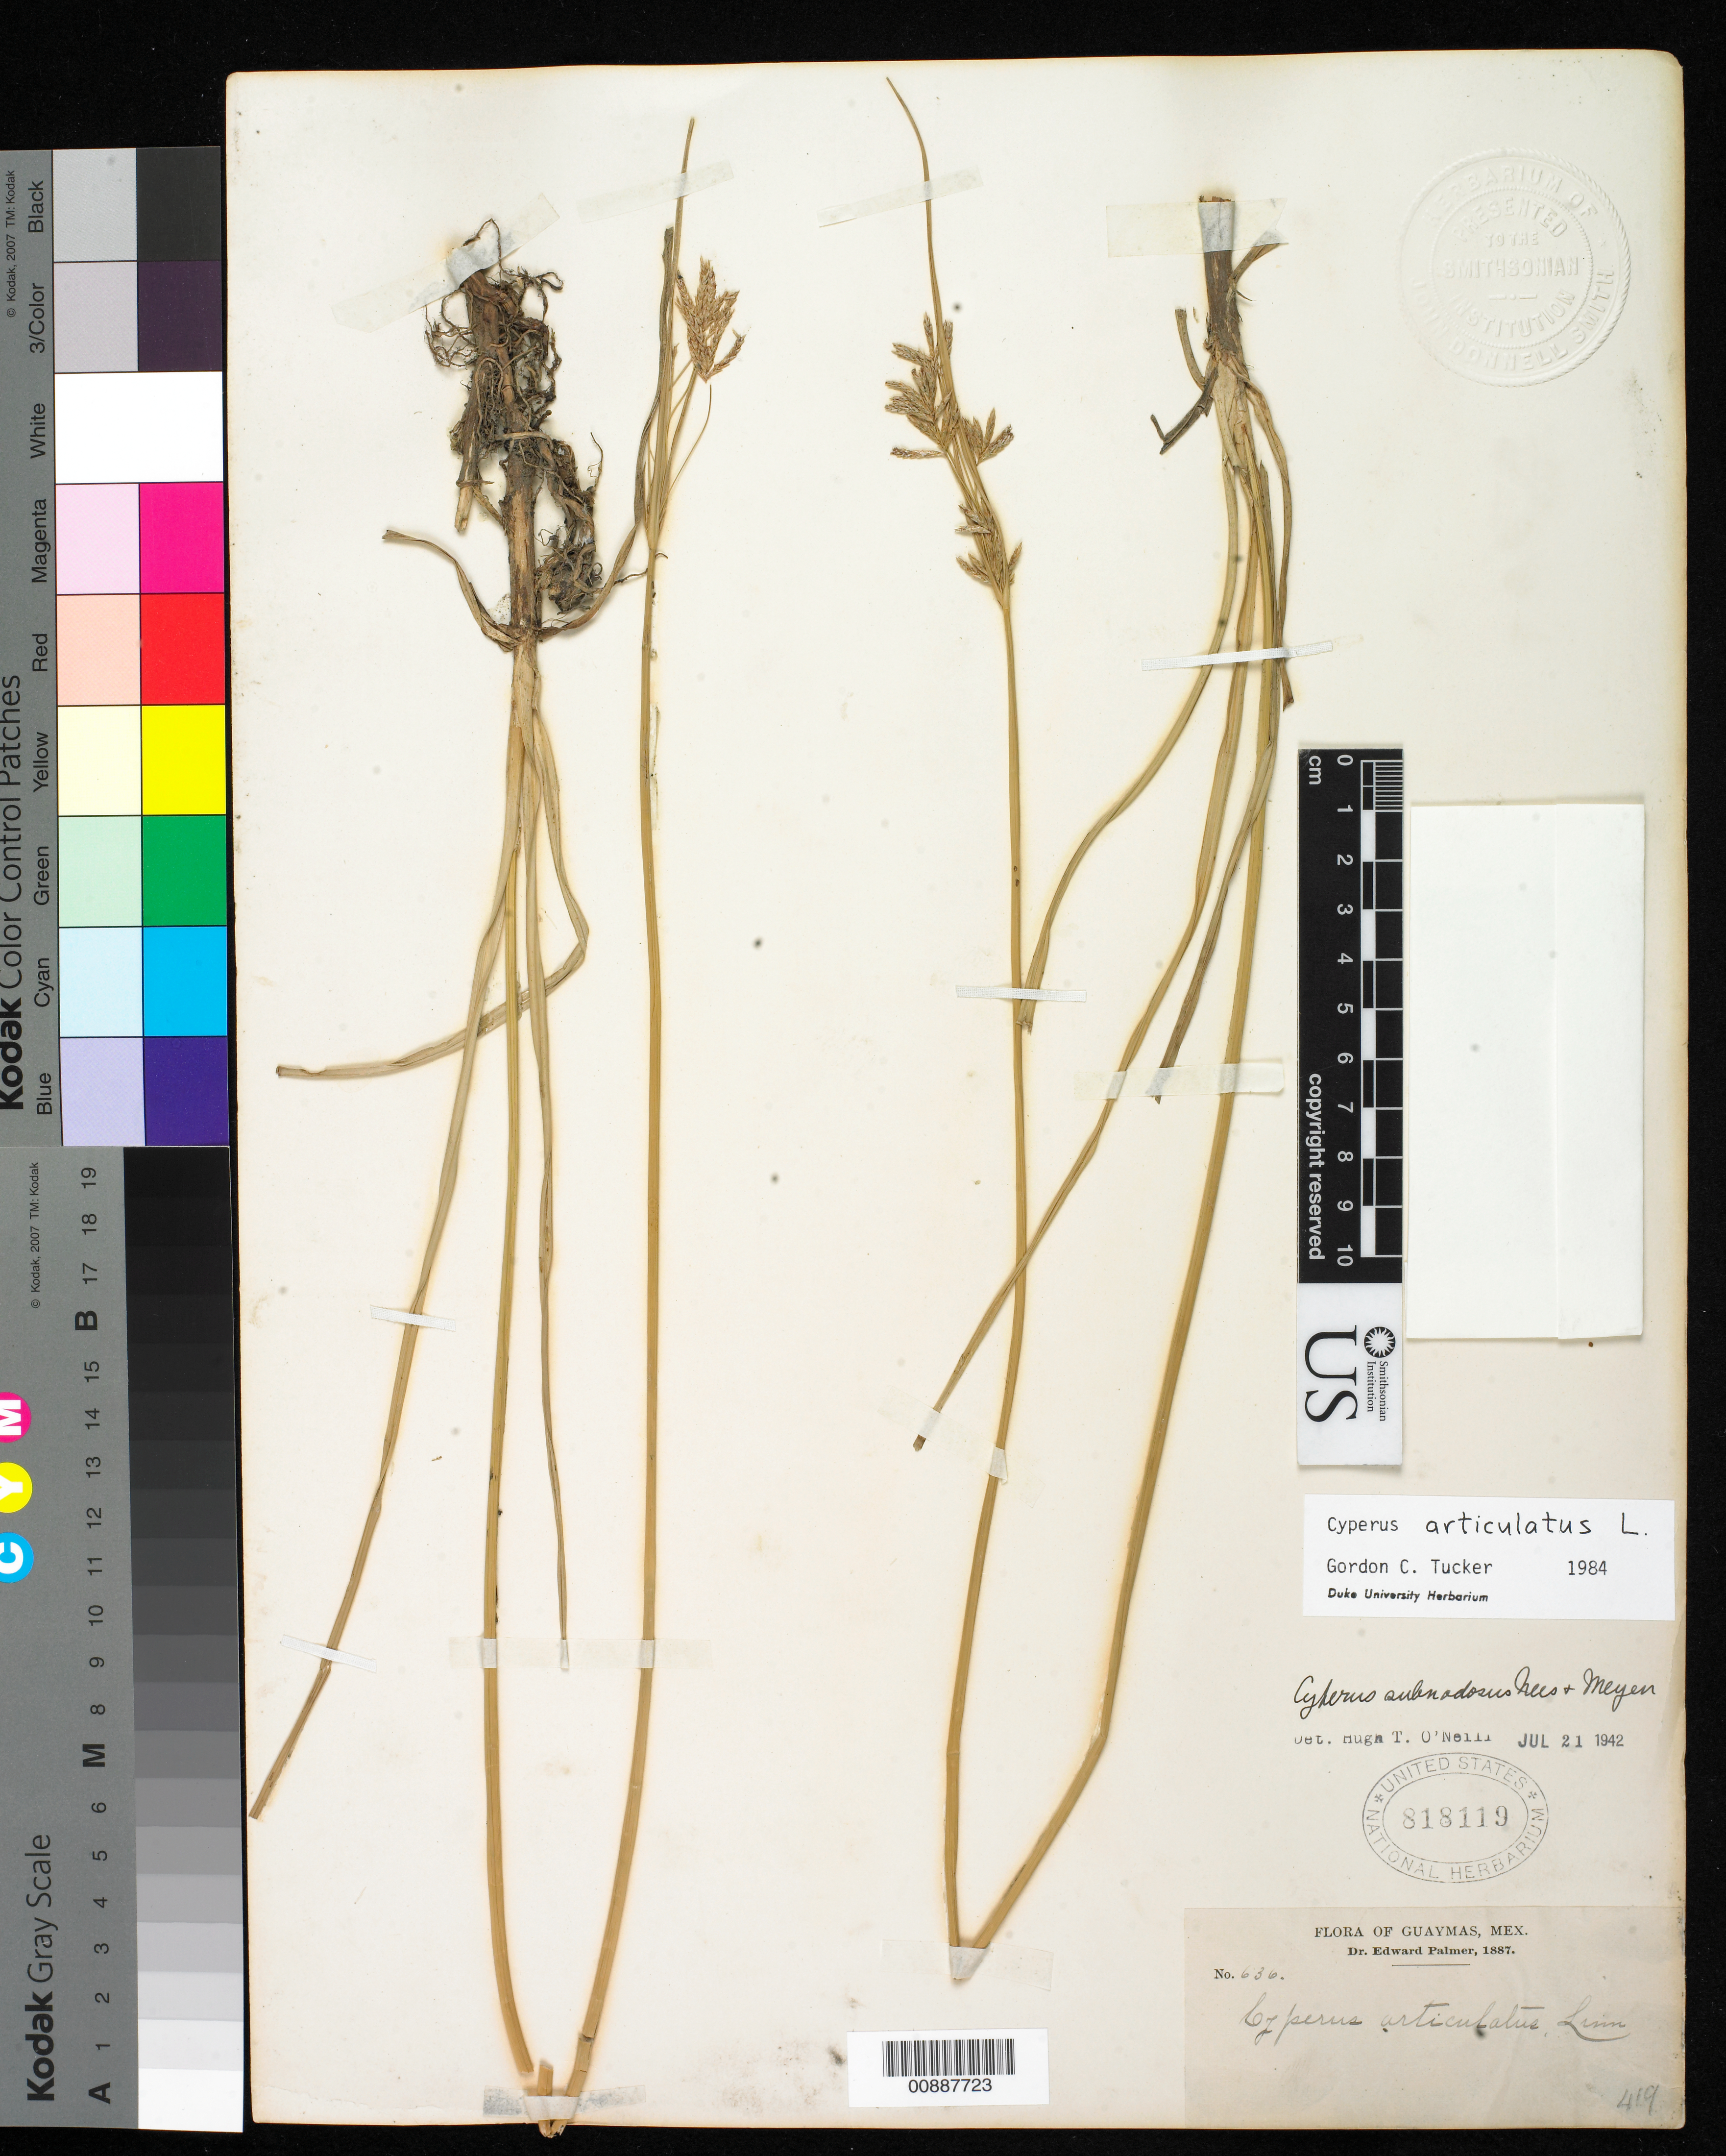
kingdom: Plantae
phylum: Tracheophyta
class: Liliopsida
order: Poales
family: Cyperaceae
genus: Cyperus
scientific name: Cyperus articulatus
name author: L.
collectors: E. Palmer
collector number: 636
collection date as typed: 1887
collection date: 1887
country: Mexico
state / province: Sonora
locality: Guaymas, Sonora.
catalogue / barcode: US 818119